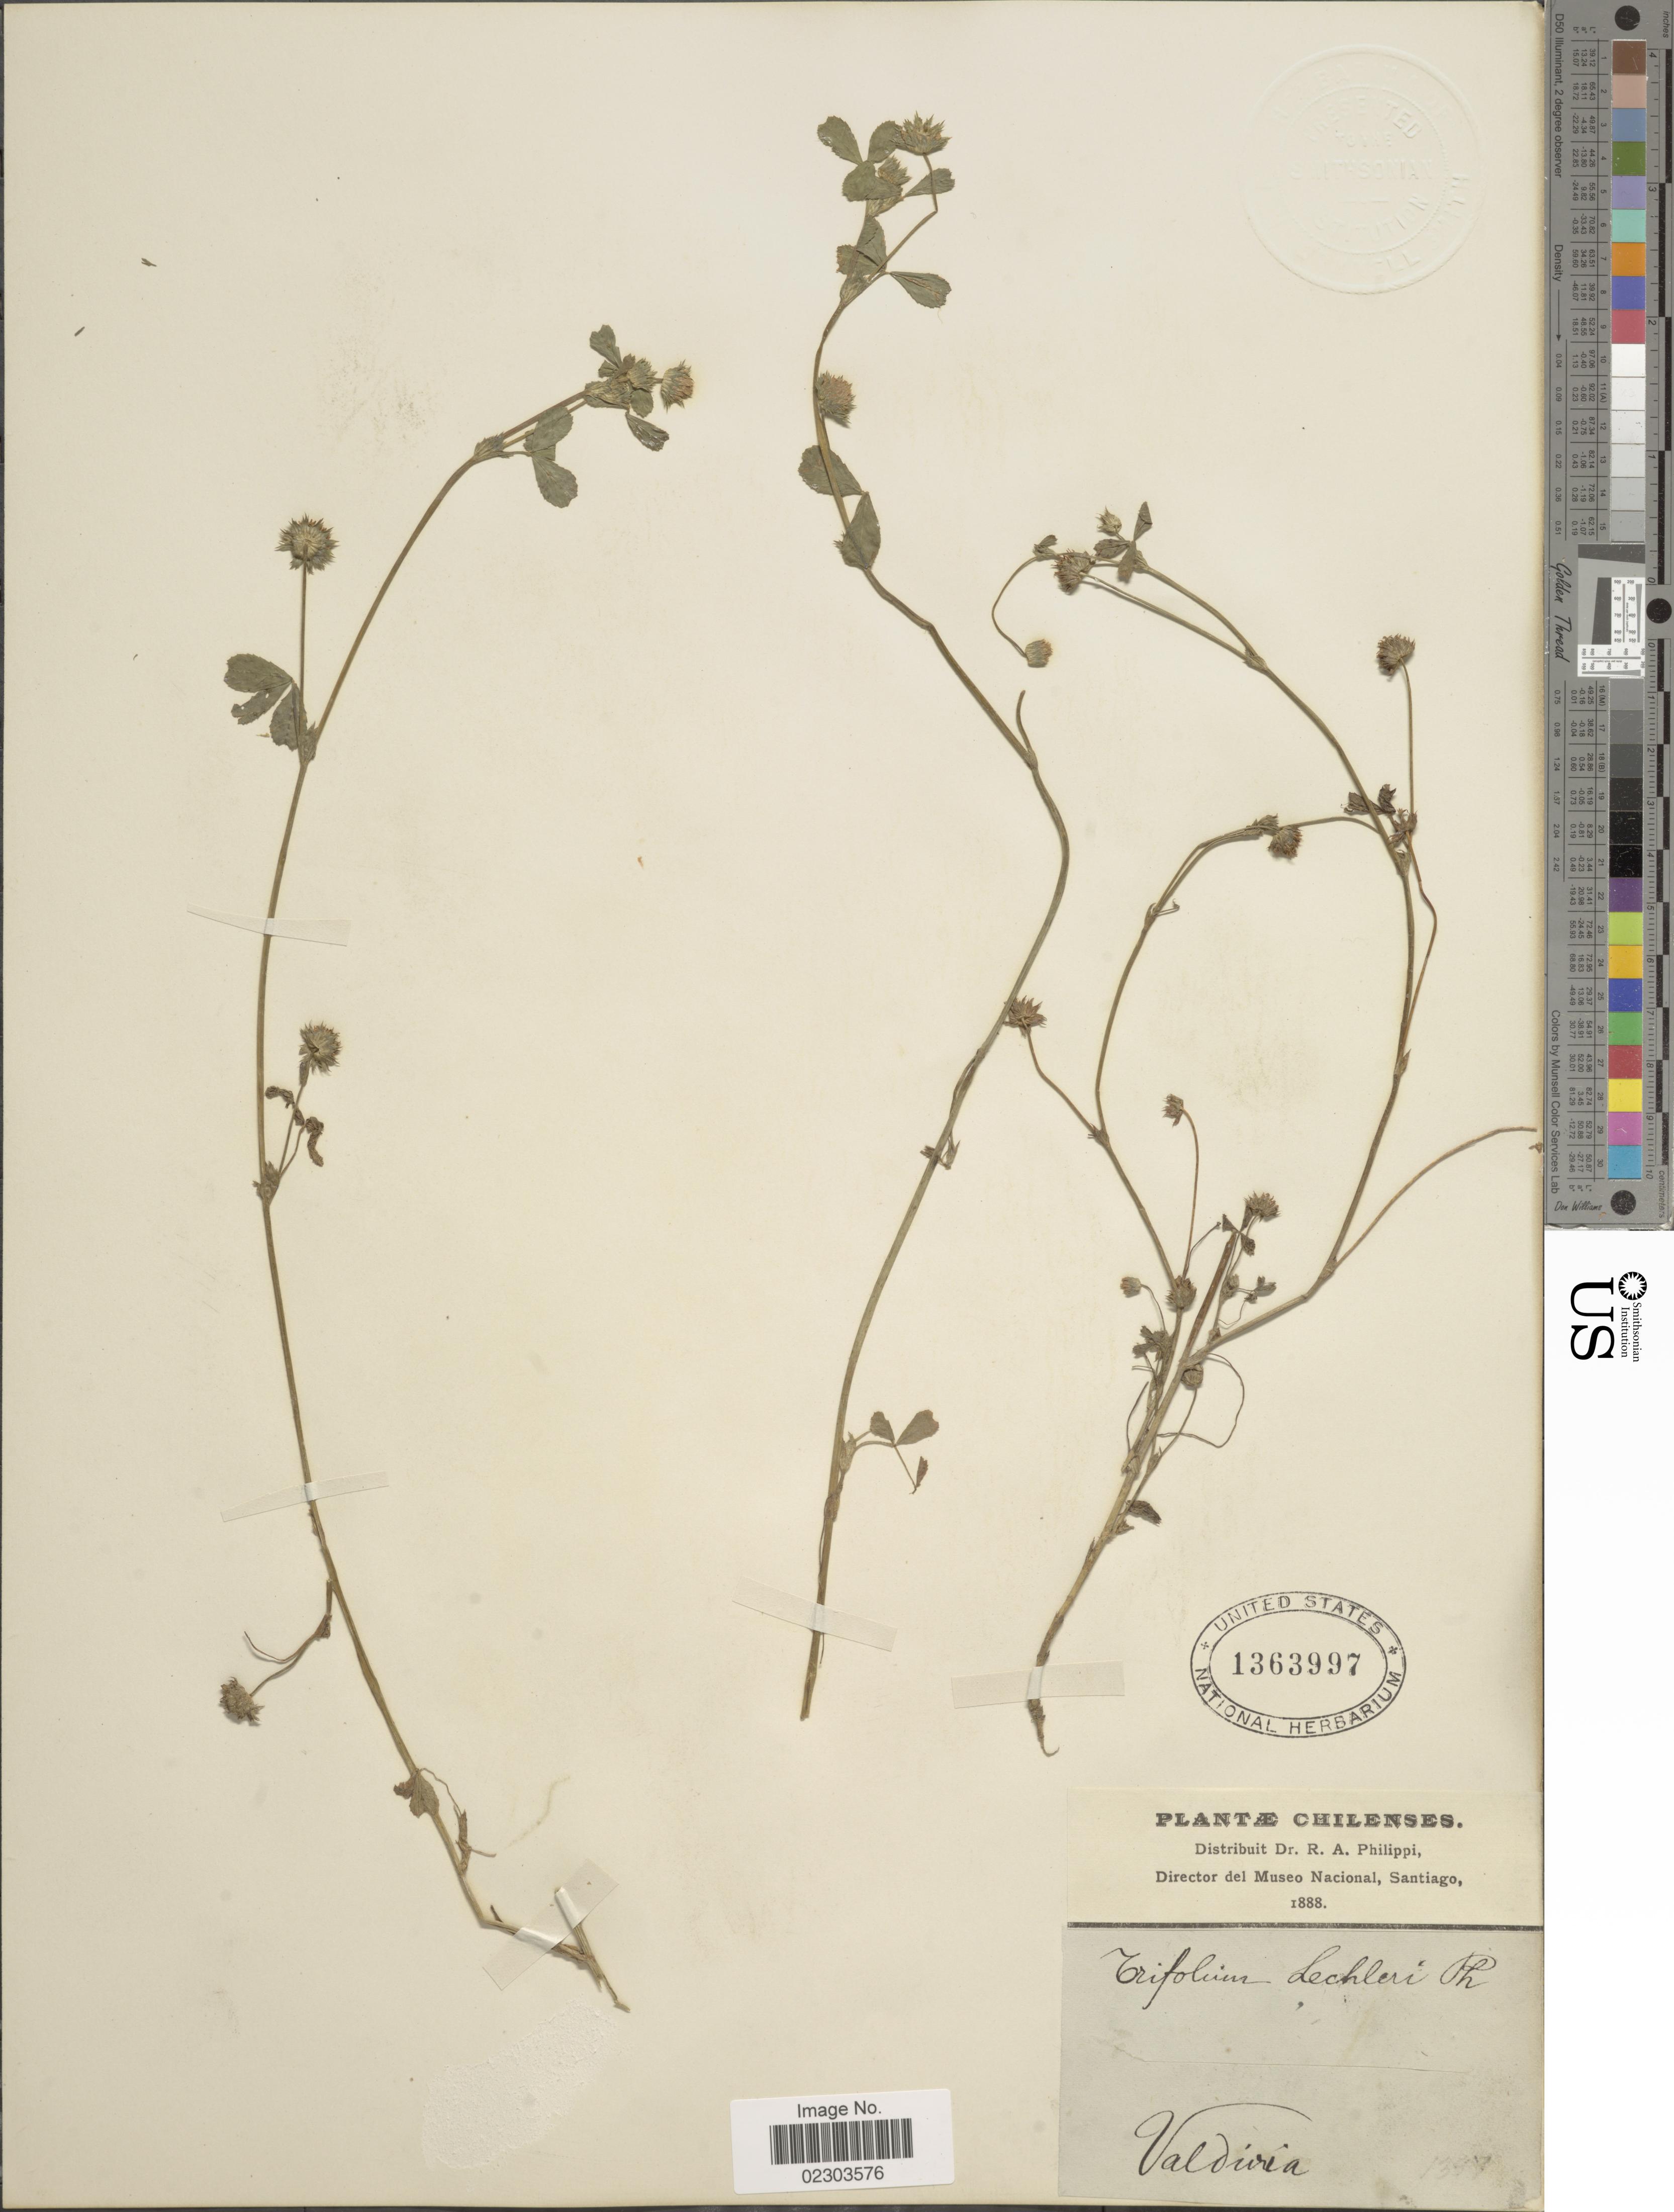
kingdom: Plantae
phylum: Tracheophyta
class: Magnoliopsida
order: Fabales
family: Fabaceae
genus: Trifolium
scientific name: Trifolium lechleri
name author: Phil.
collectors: R. A. Philippi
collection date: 1888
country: Chile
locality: Valdiria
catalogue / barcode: US 1363997